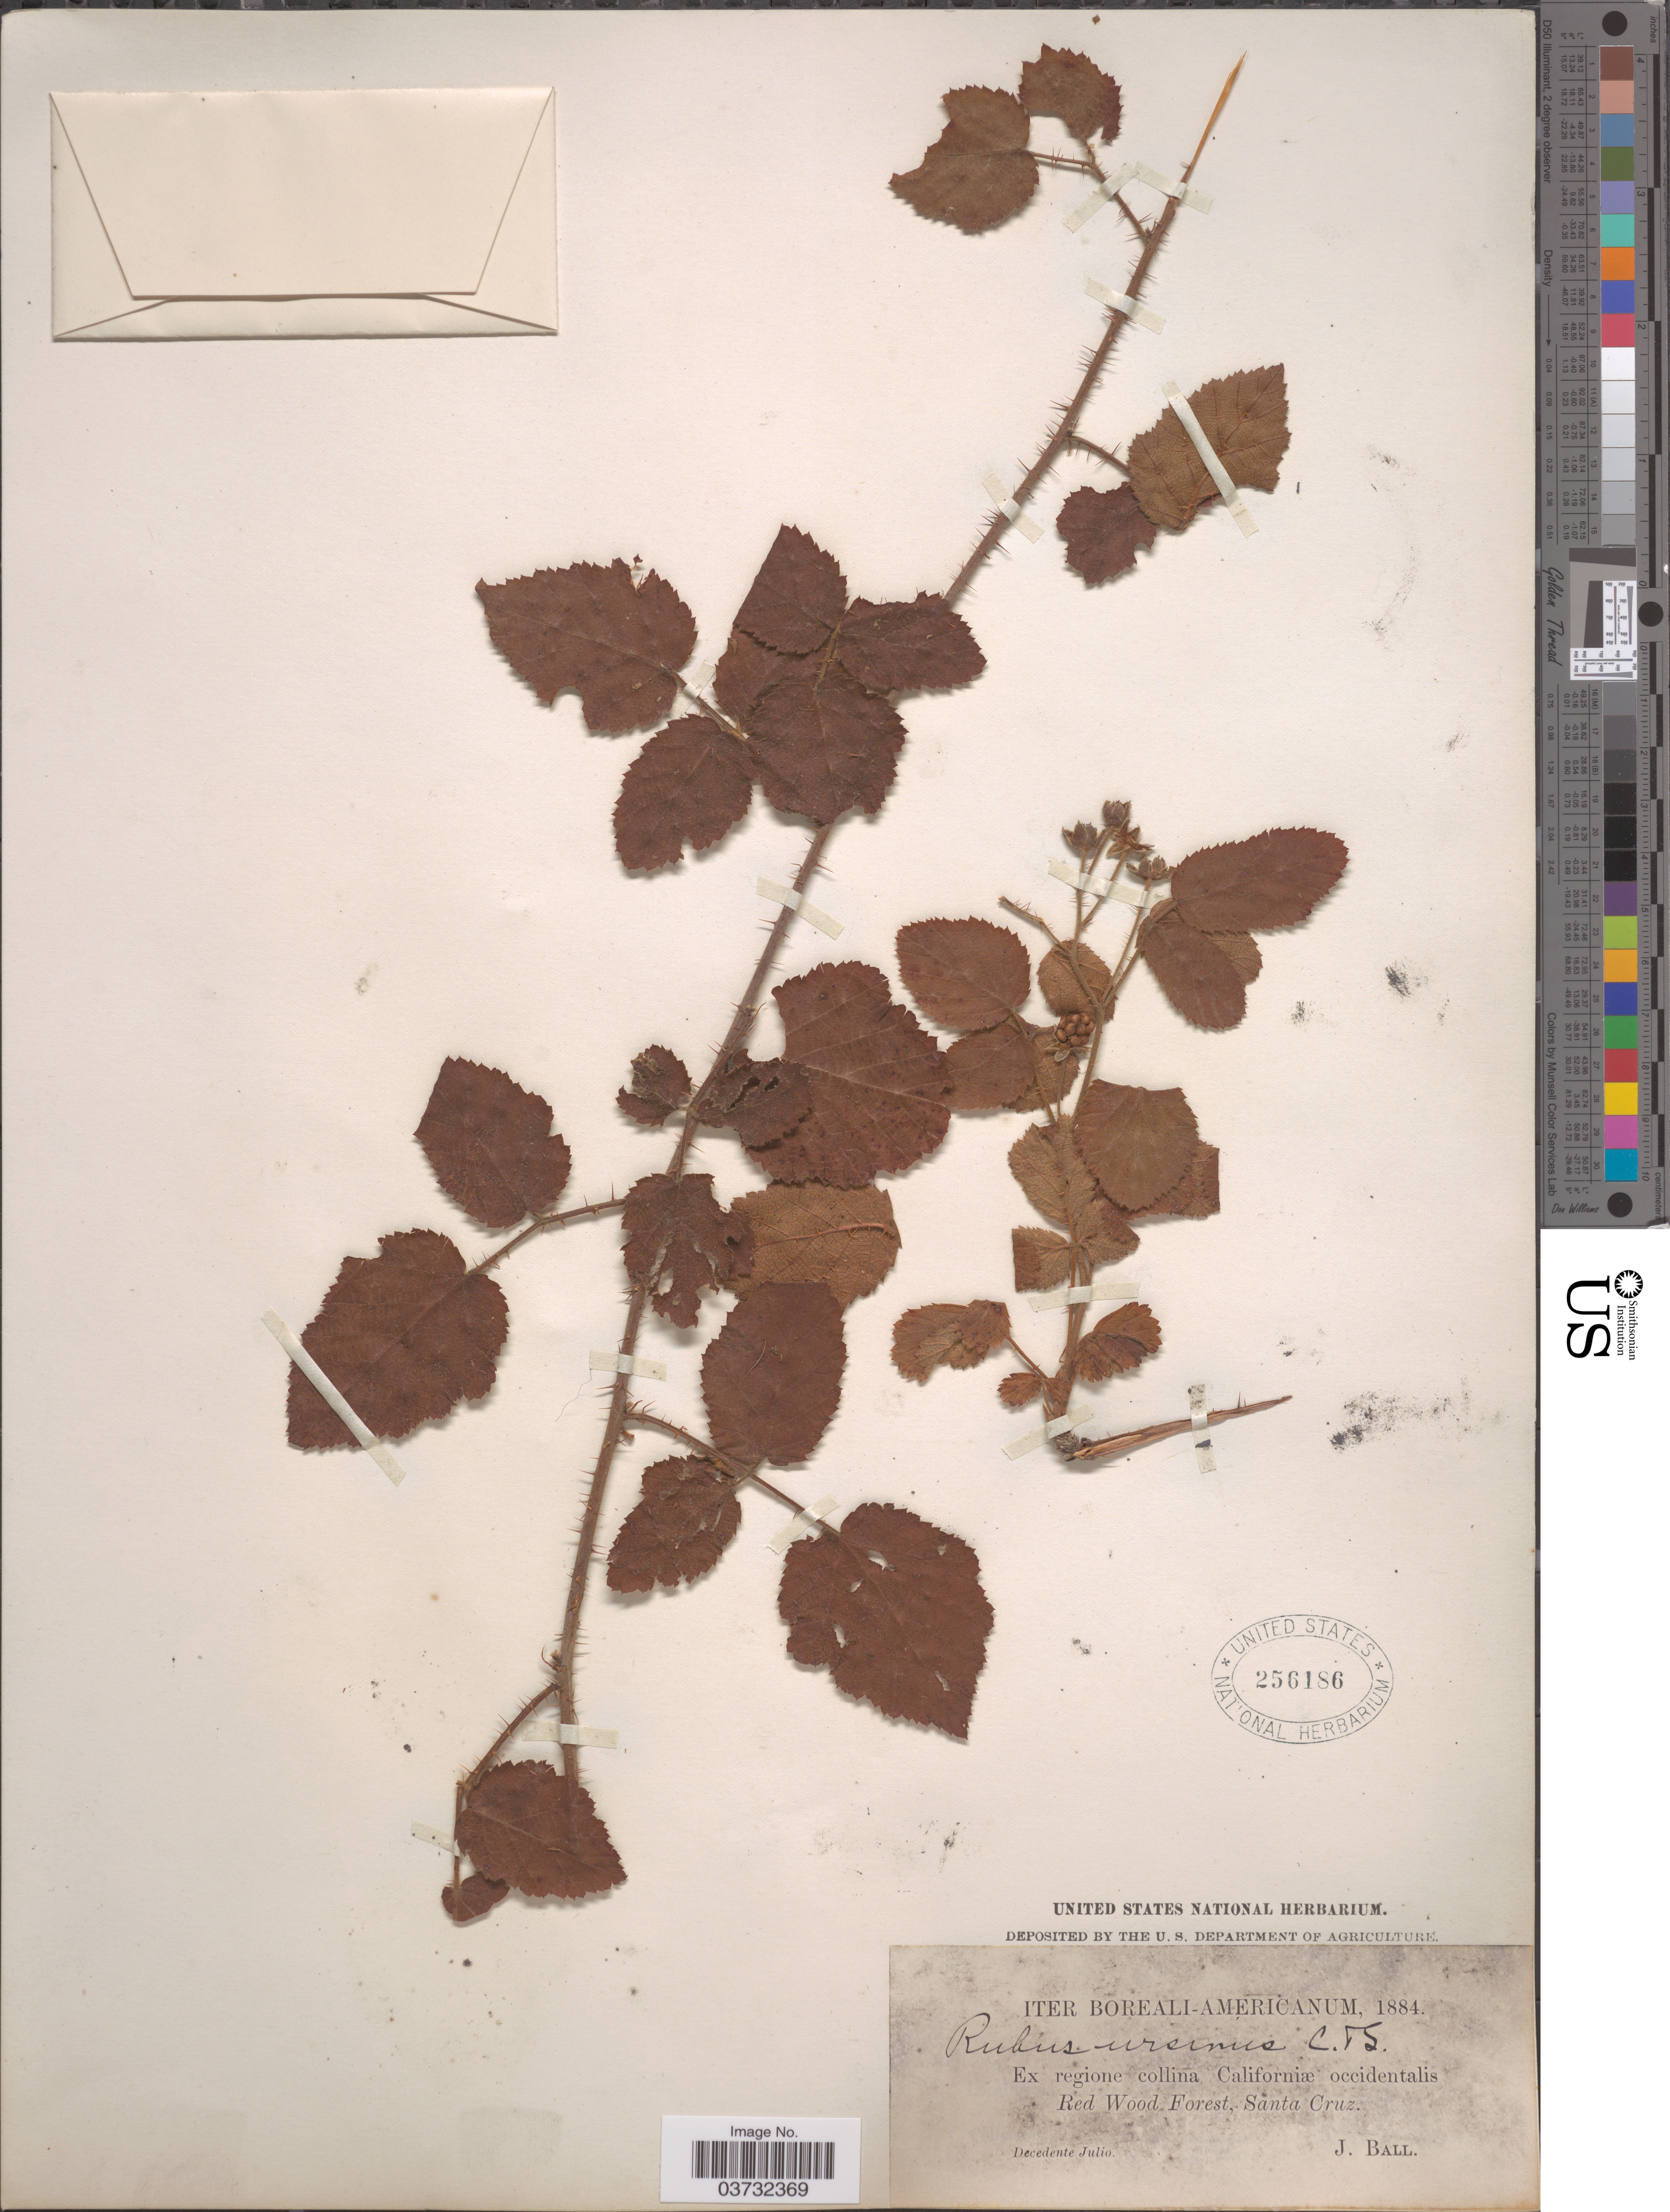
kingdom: Plantae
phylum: Tracheophyta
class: Magnoliopsida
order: Rosales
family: Rosaceae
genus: Rubus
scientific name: Rubus ursinus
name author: (Schltdl.) Cham.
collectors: J. Ball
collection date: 1884-07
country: United States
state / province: California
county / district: Santa Cruz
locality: Iter Boreali-Americanum. Ex regione collina Californiæ occidentalis Red Wood Forest, Santa Cruz.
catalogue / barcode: US 256186